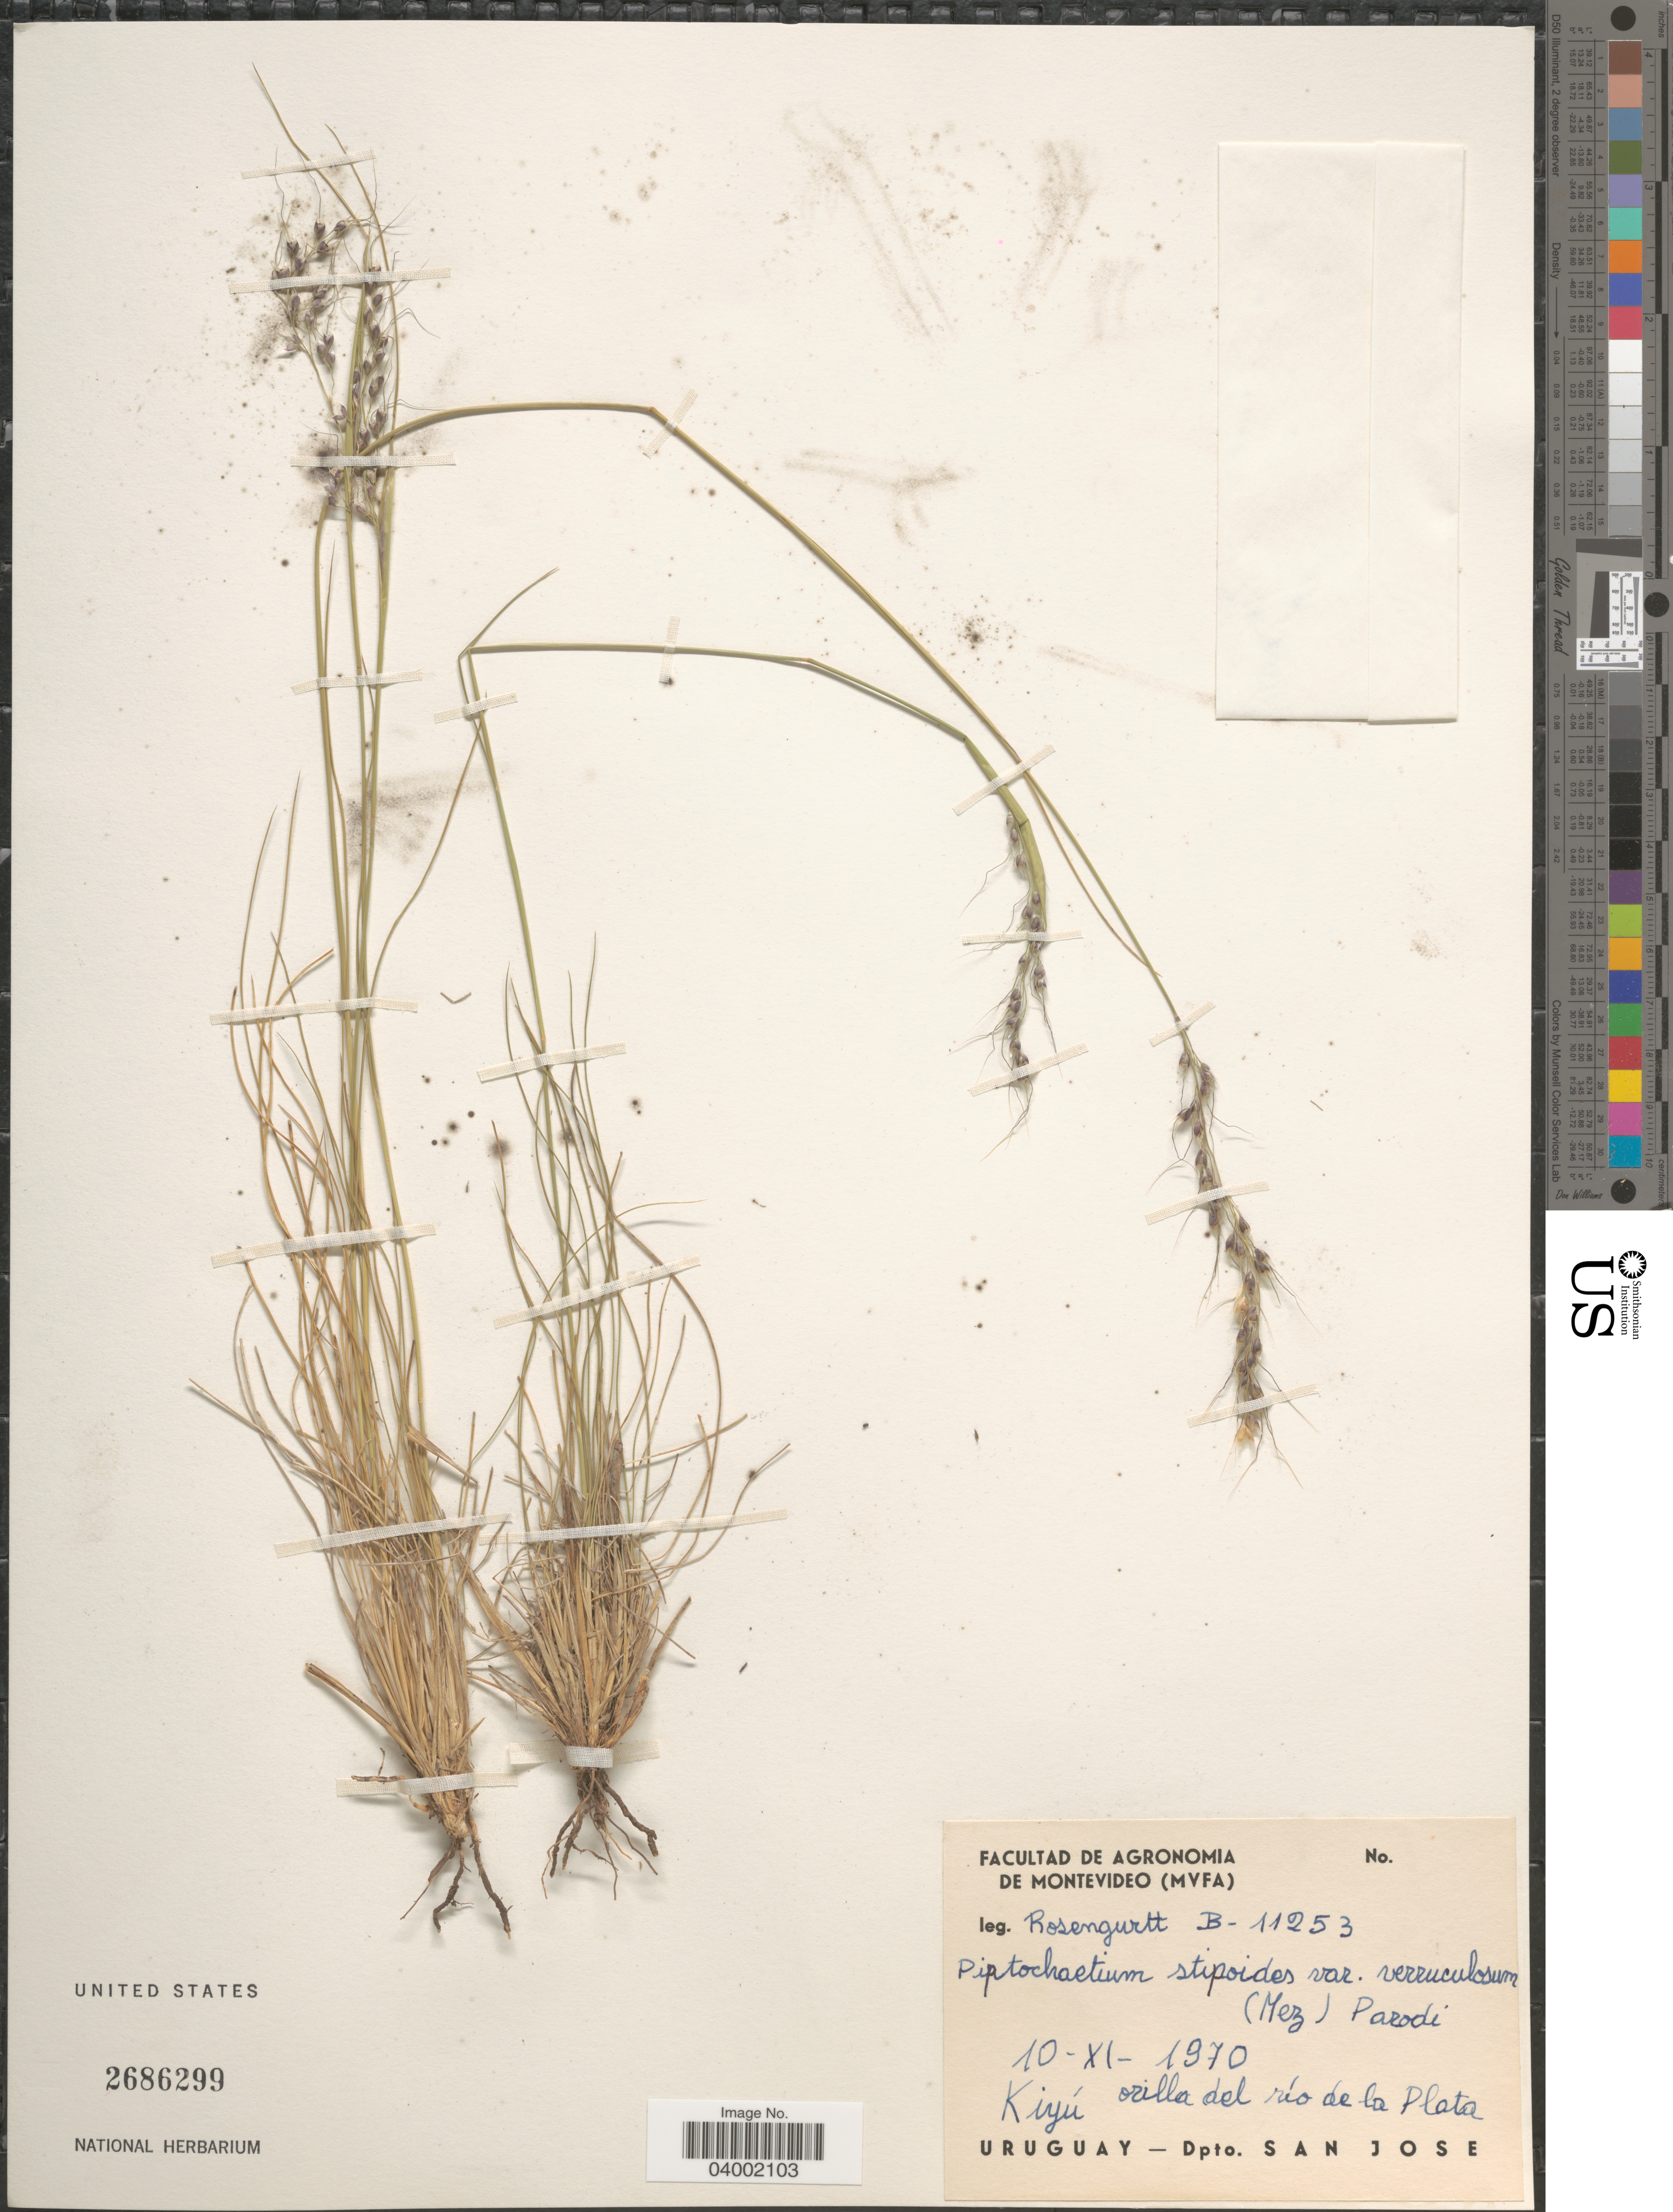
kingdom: Plantae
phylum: Tracheophyta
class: Liliopsida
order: Poales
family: Poaceae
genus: Piptochaetium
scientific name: Piptochaetium stipoides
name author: (Trin. & Rupr.) Hack. & Arechav.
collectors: Rosengurtt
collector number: B-11253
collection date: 1970-11-10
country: Uruguay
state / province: San Jose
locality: Orilla del río de la Plata Kiyú. Dpto. San Jose.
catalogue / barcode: US 2686299